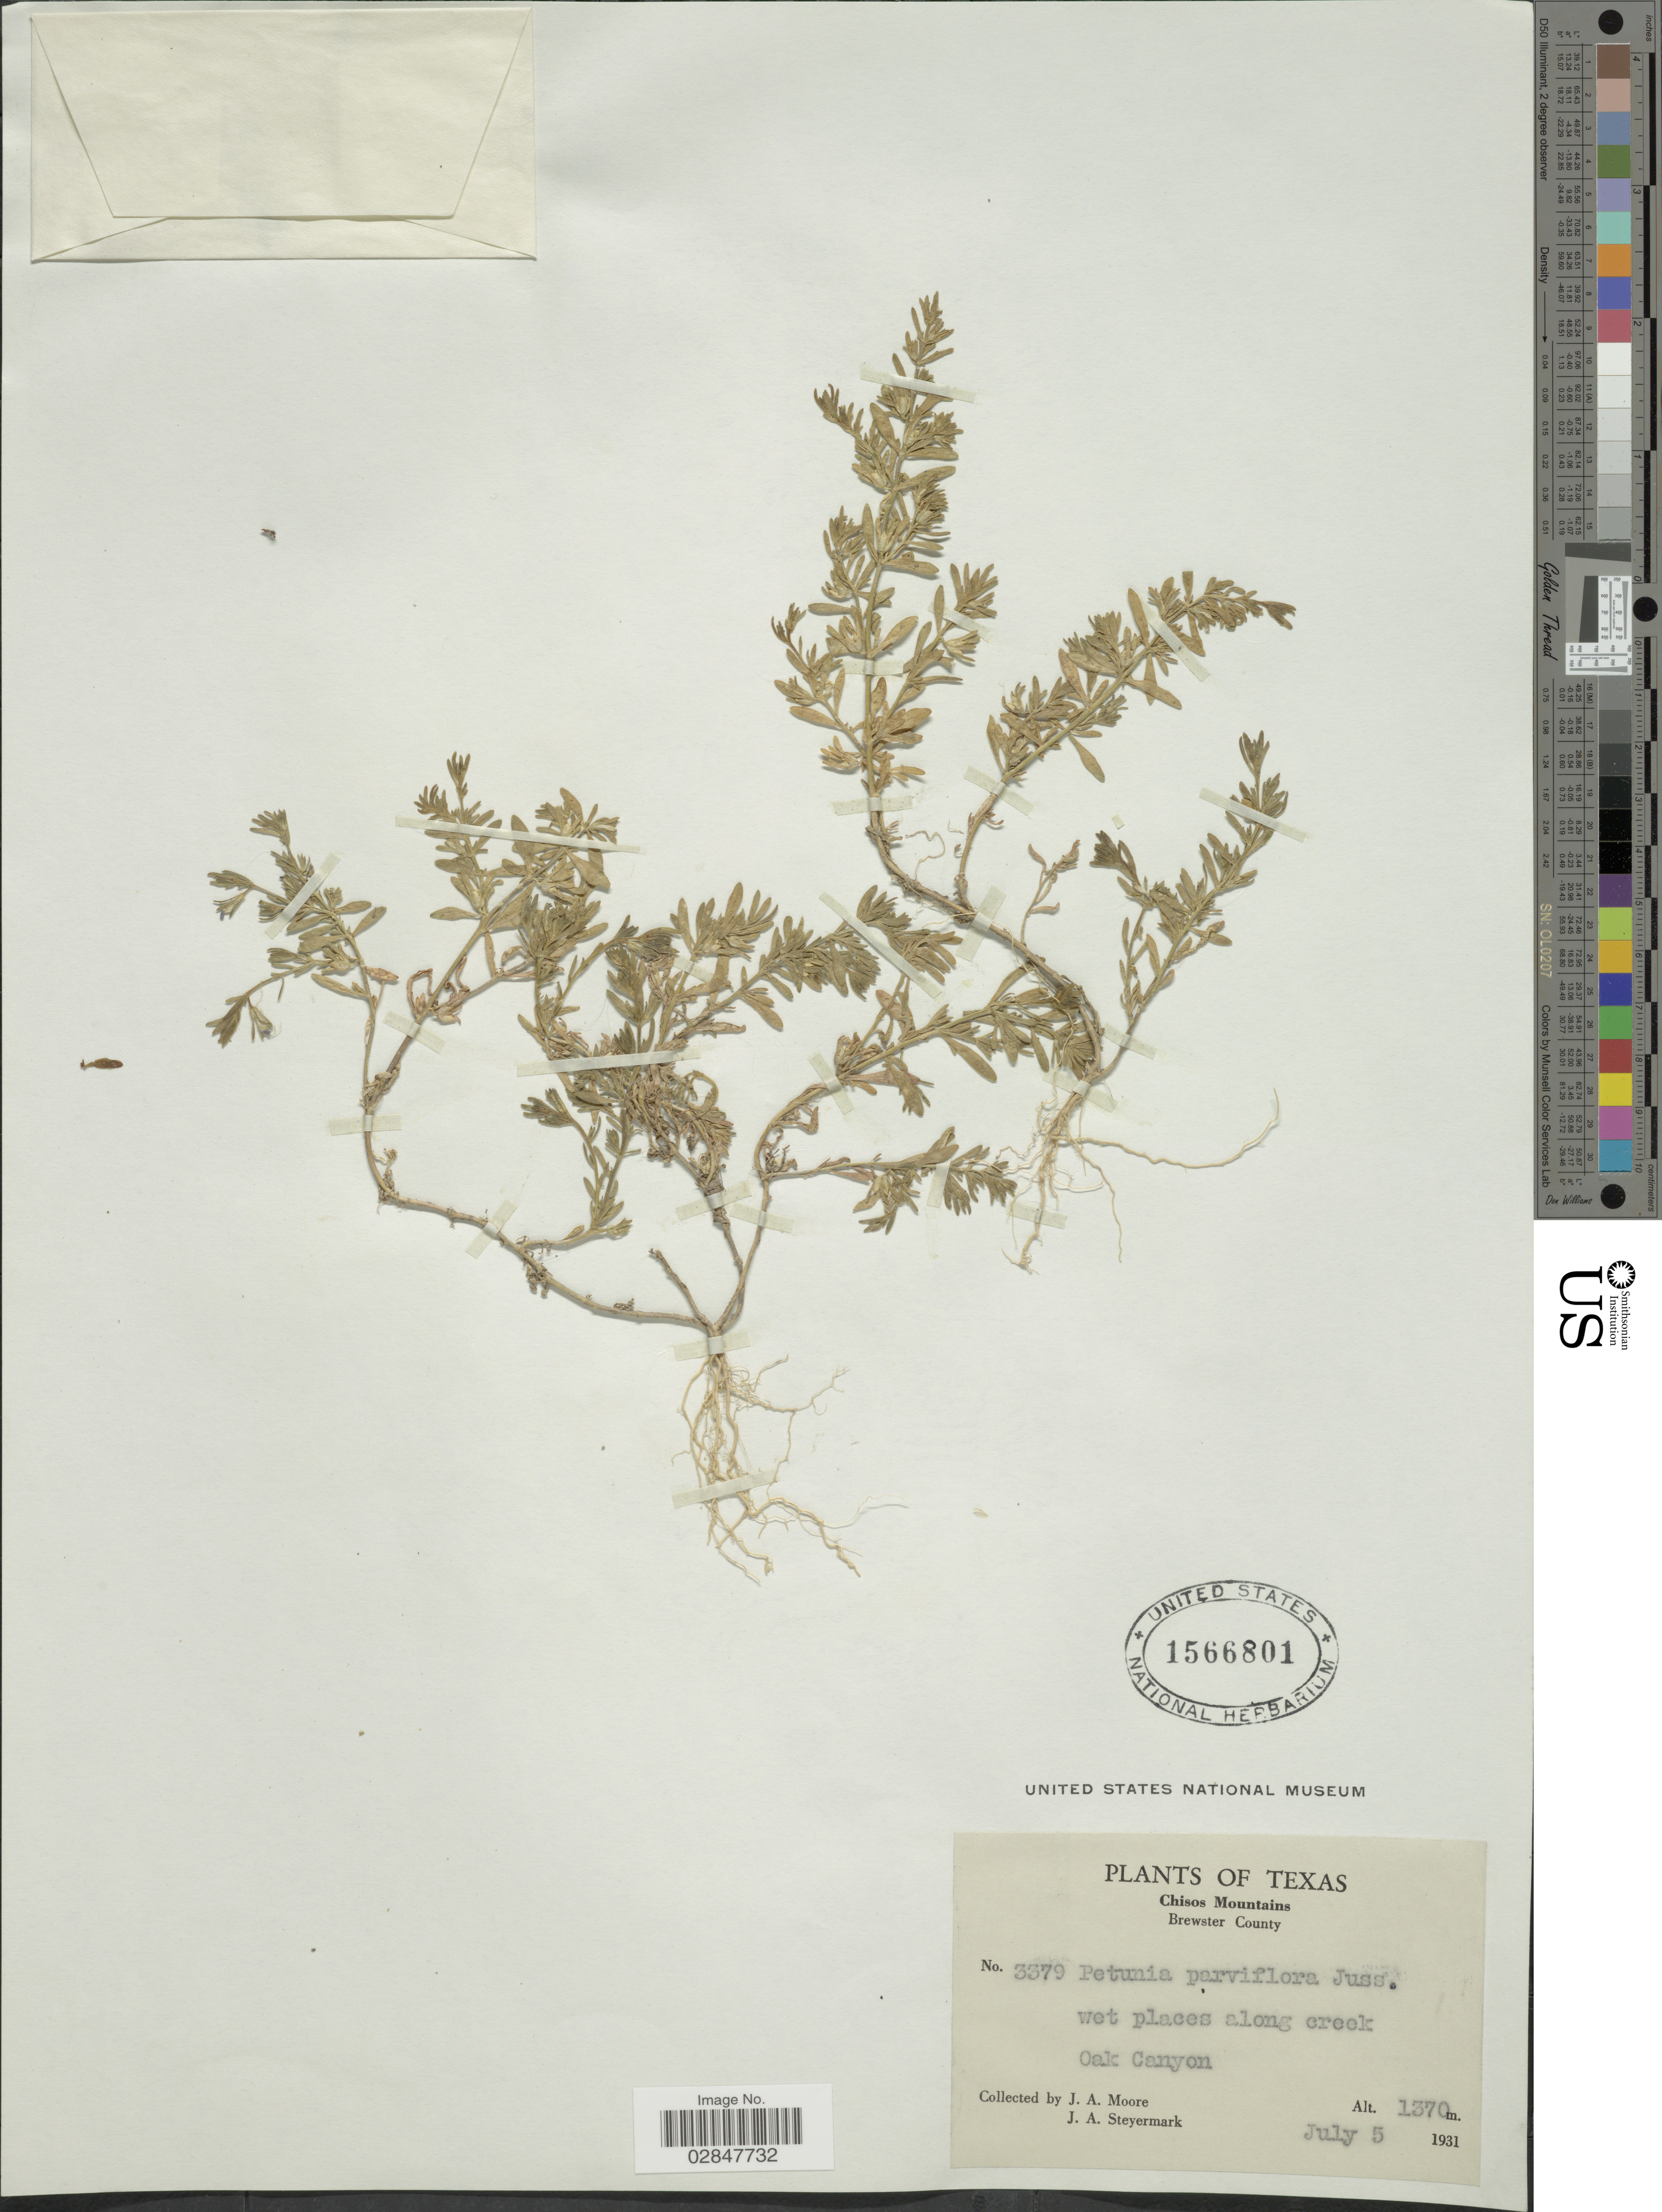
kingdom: Plantae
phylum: Tracheophyta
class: Magnoliopsida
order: Solanales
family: Solanaceae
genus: Petunia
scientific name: Petunia parviflora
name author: Juss.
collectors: J. A. Moore & J. Steyermark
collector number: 3379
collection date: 1931-07-05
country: United States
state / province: Texas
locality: Chisos Mountains, Brewster County, wet places along creek Oak Canyon.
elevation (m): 1370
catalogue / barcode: US 1566801